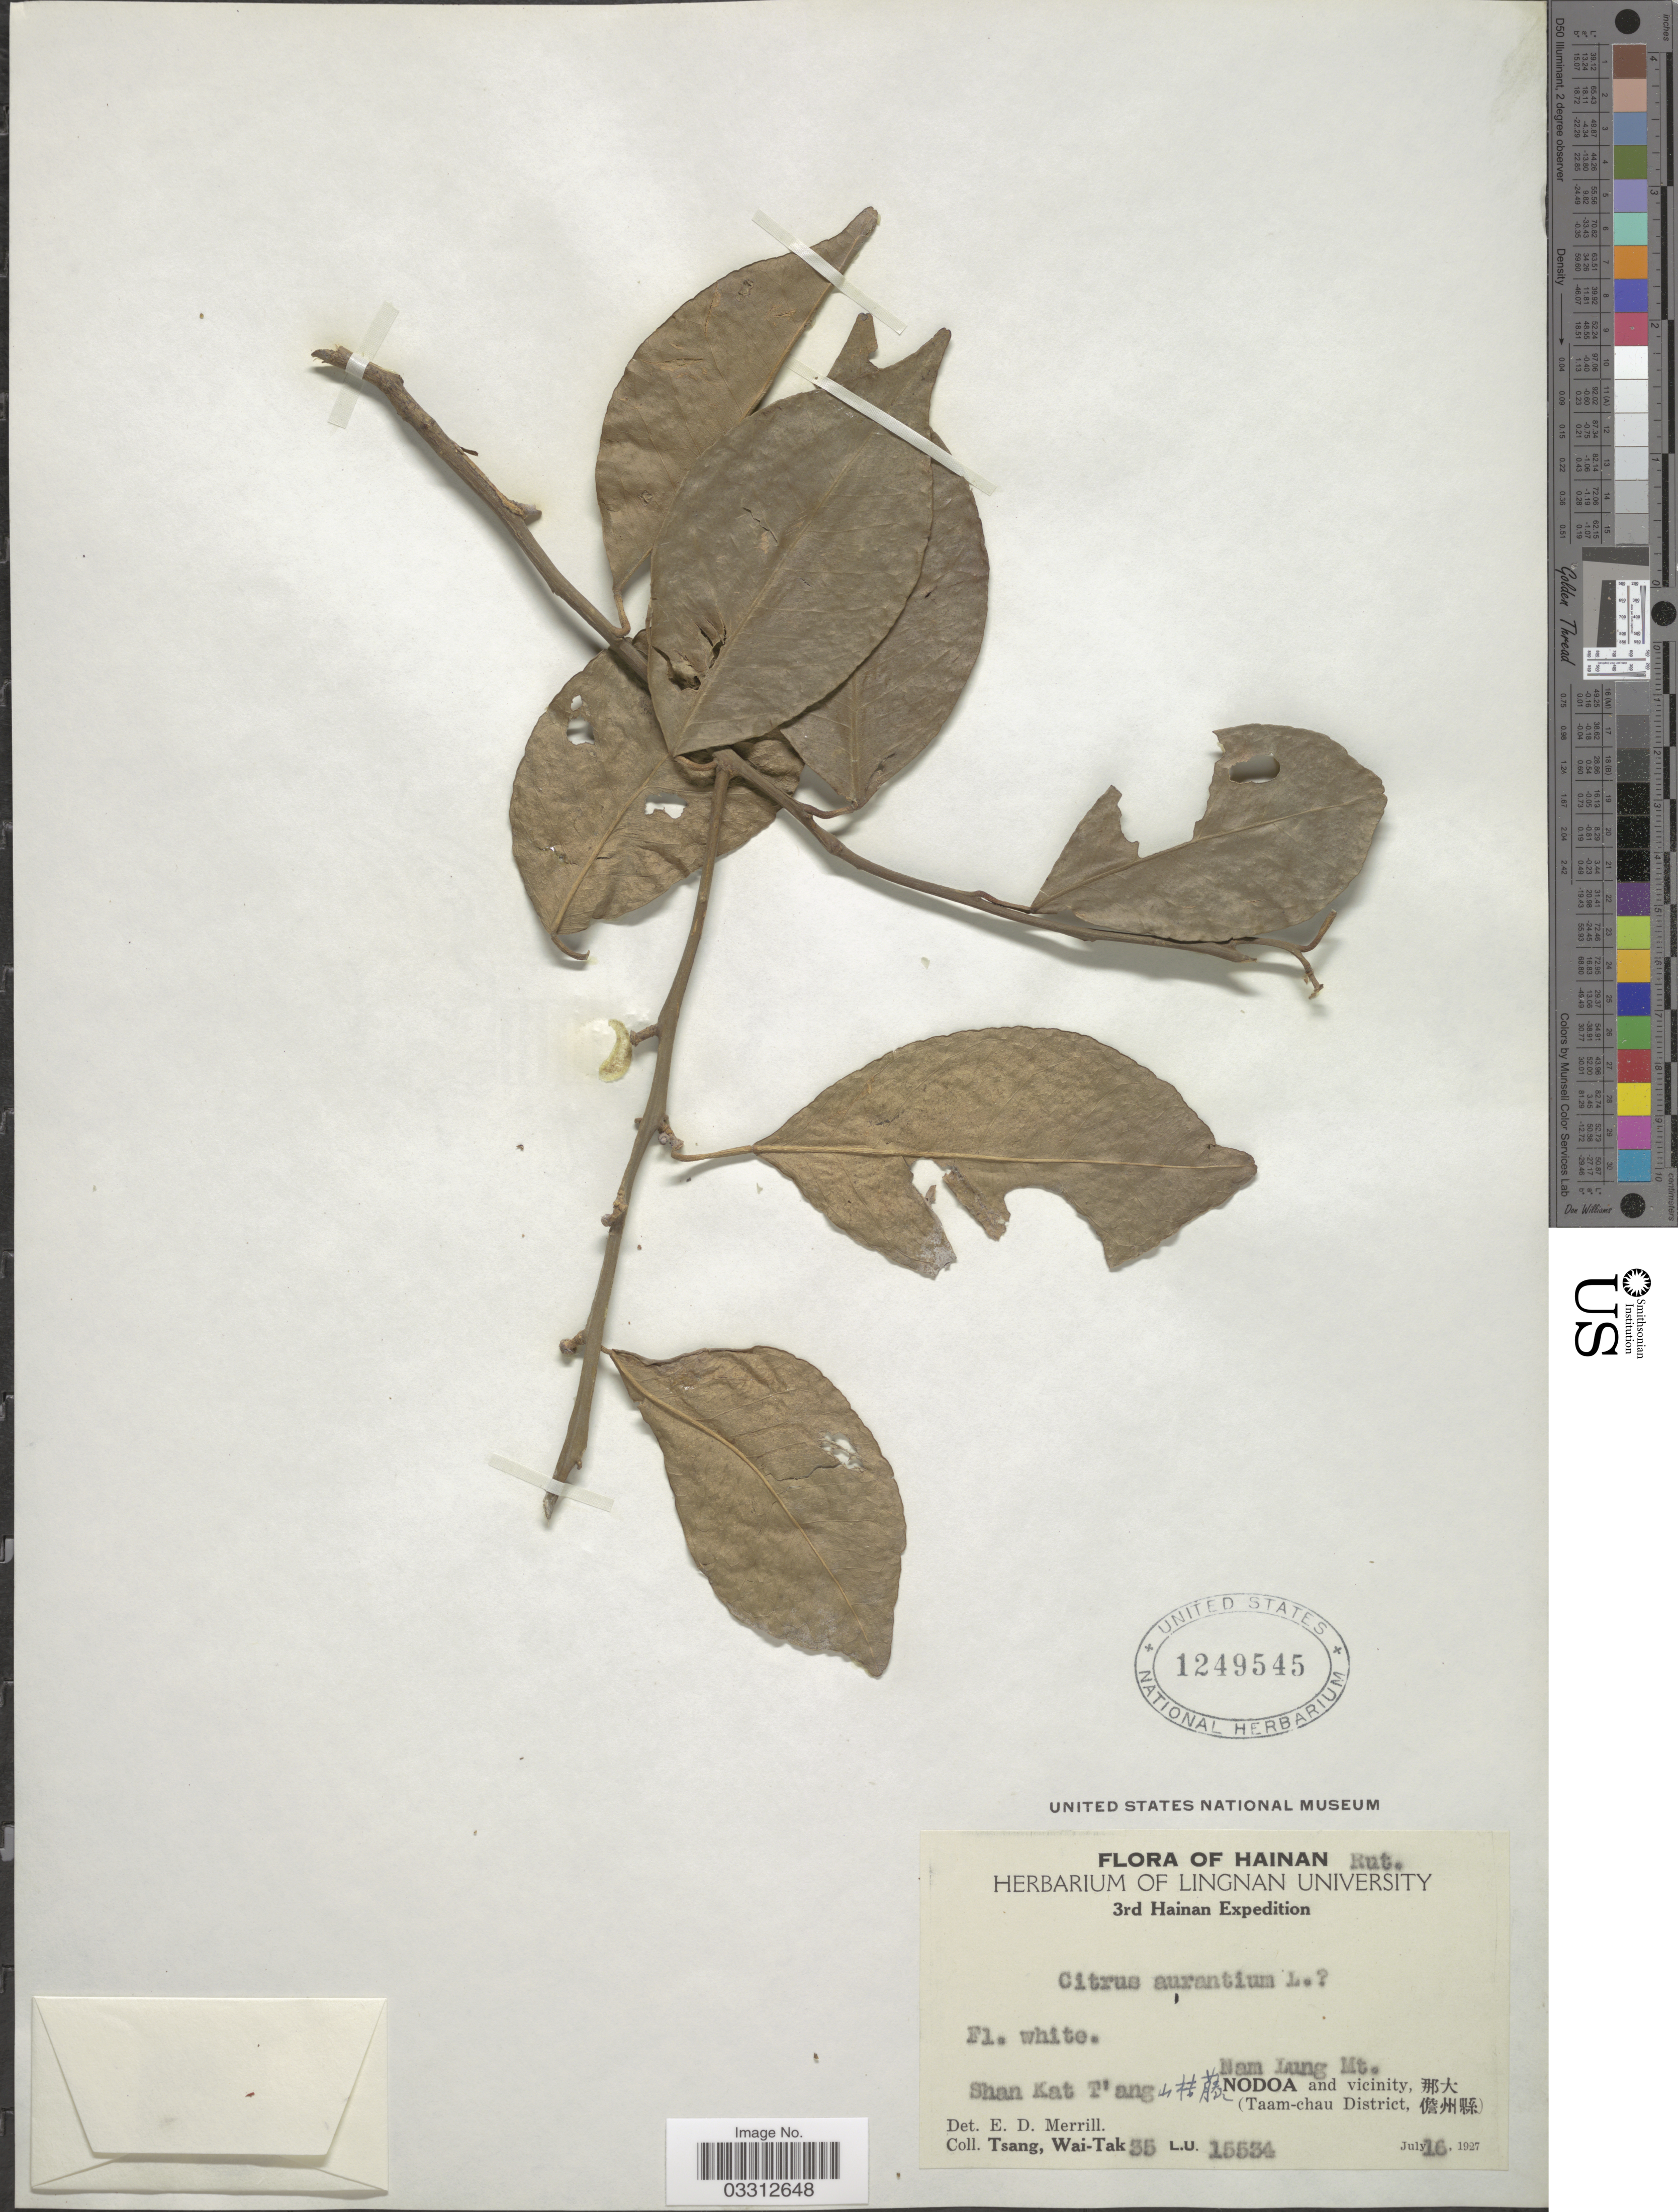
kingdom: Plantae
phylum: Tracheophyta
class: Magnoliopsida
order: Sapindales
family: Rutaceae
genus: Citrus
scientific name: Citrus x aurantium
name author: L.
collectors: W. T. Tsang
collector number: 35L.U.15534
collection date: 1927-07-16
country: China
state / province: Hainan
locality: Shan Kat T'ang X, Nam Lung Mt., Nodoa and vicinity, X, (Taam-chau District, X).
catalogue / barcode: US 1249545